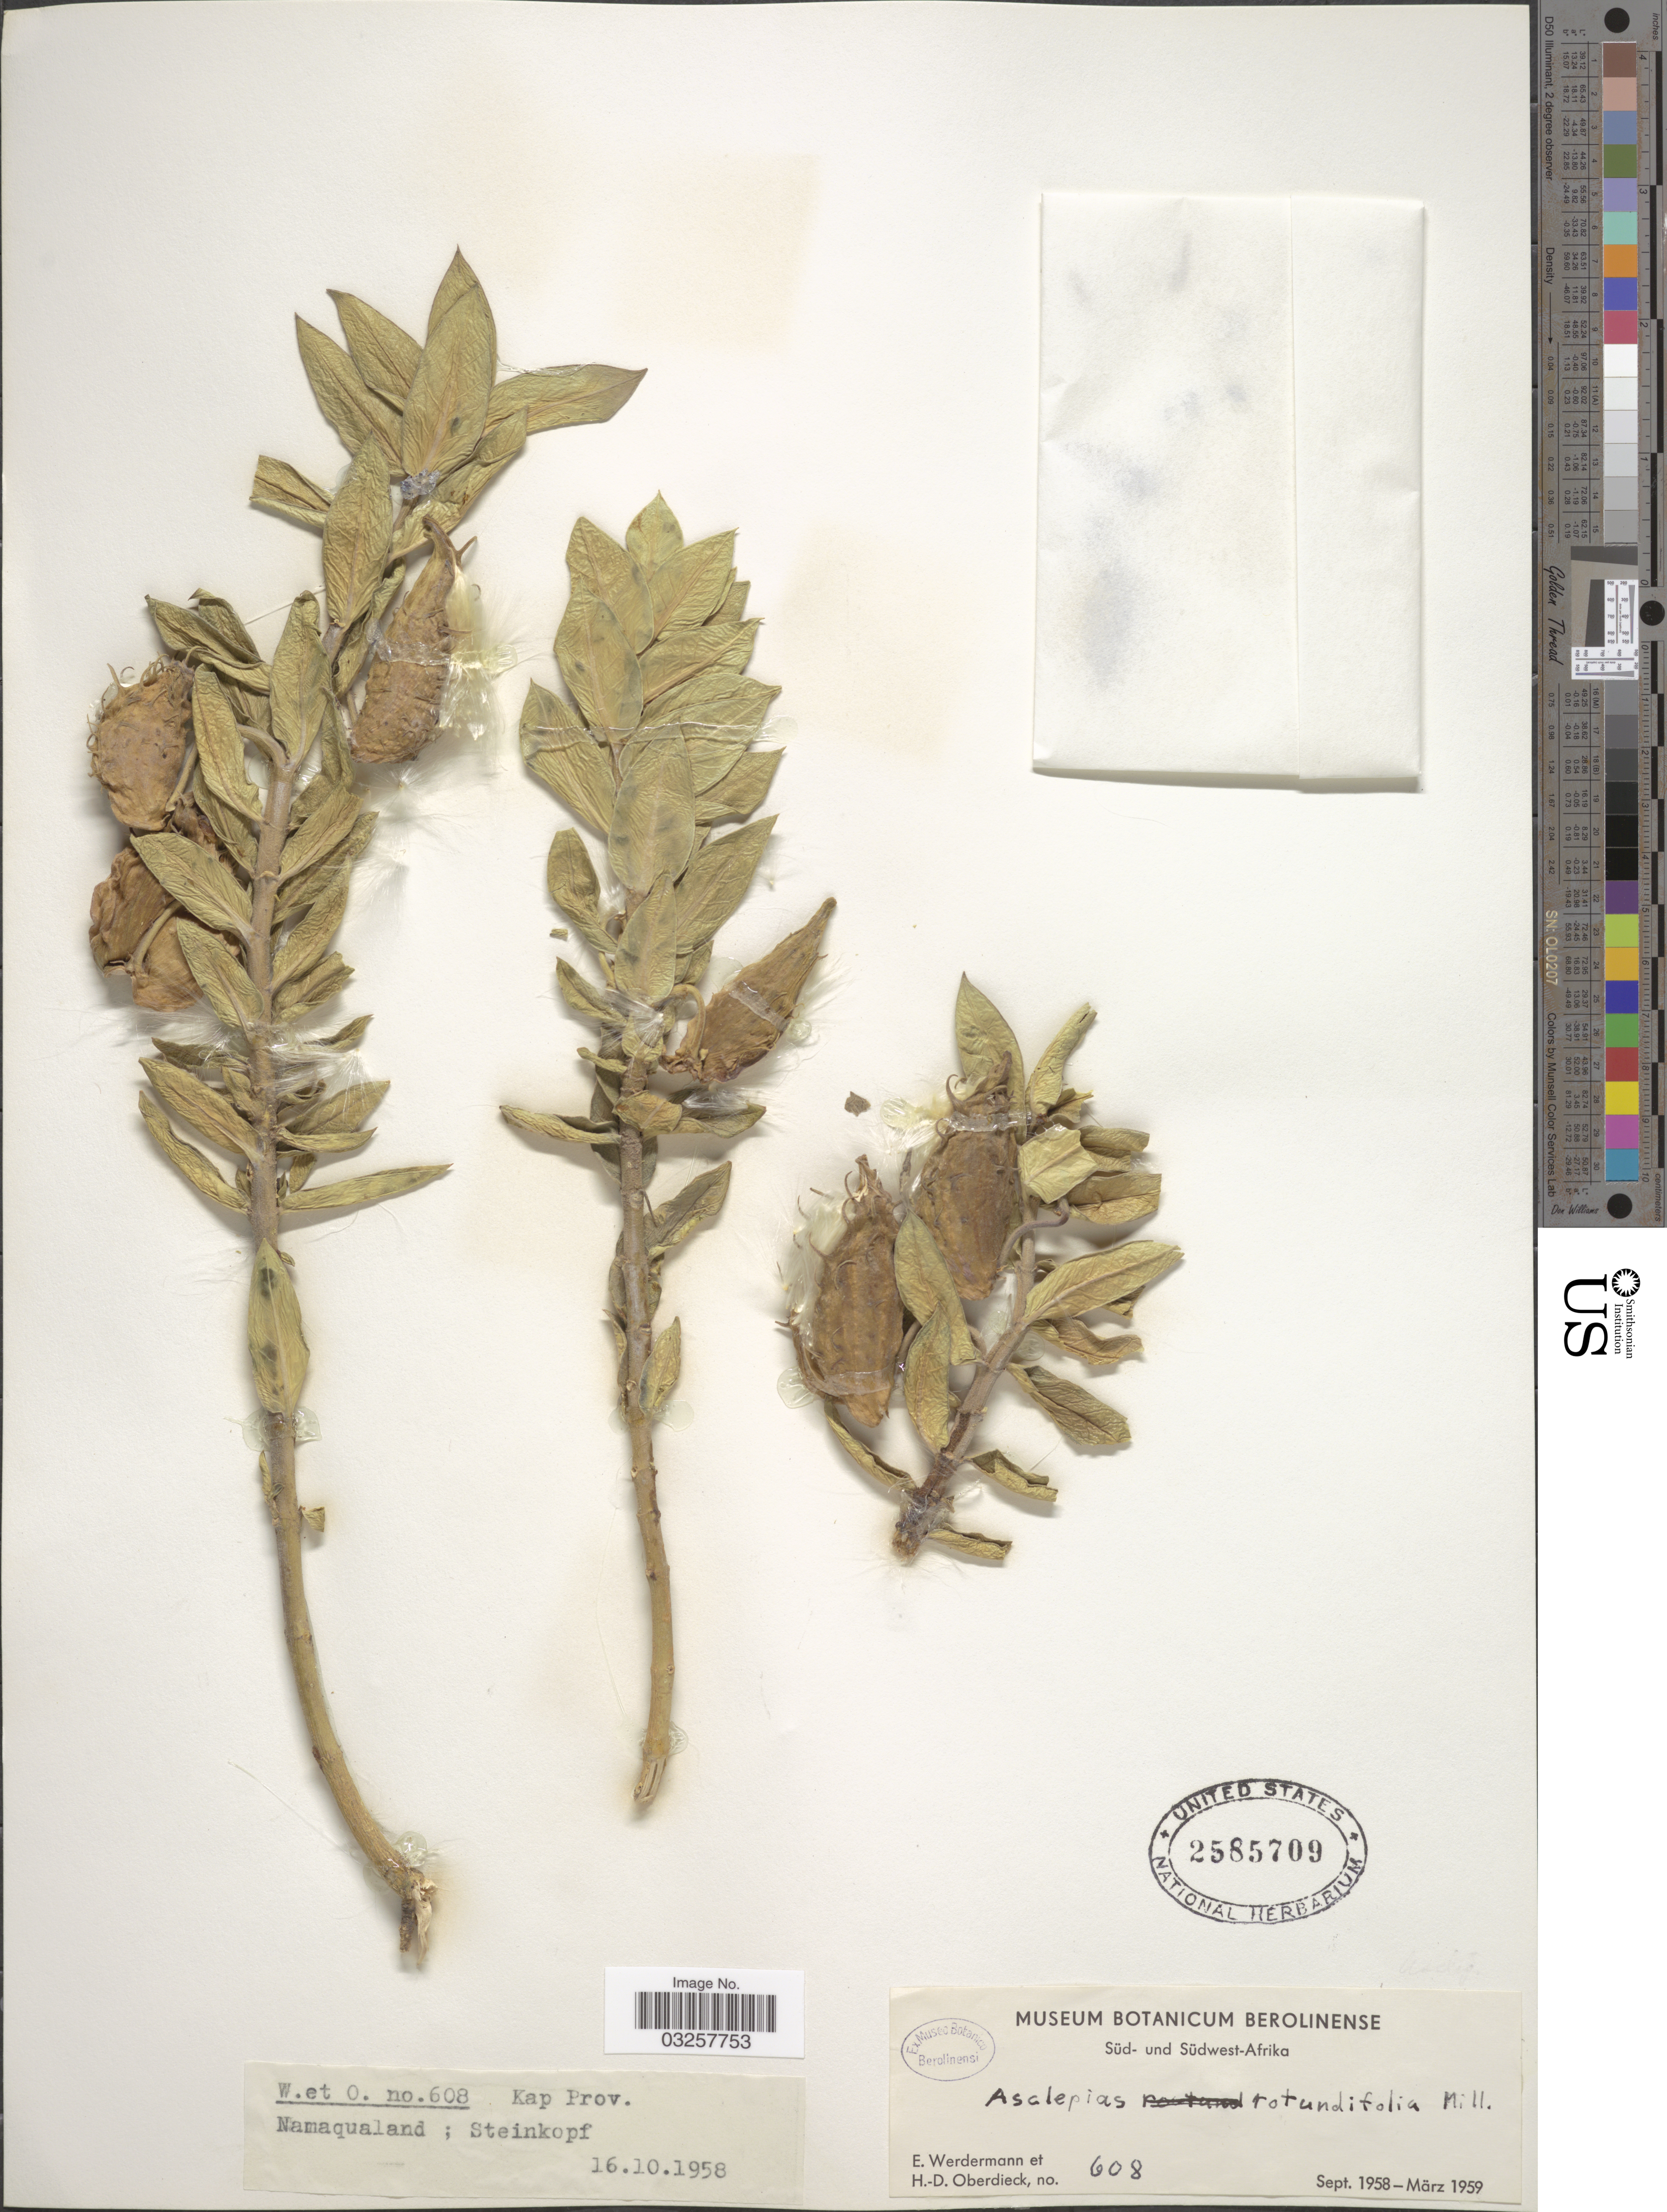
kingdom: Plantae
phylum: Tracheophyta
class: Magnoliopsida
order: Gentianales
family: Apocynaceae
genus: Asclepias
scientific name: Asclepias rotundifolia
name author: Mill.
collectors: E. Werdermann & H. Oberdieck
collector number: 608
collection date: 1958-10-16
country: South Africa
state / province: Northern Cape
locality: Süd-Afrika. Kap Prov. Namaqualand; Steinkopf.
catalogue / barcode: US 2585709